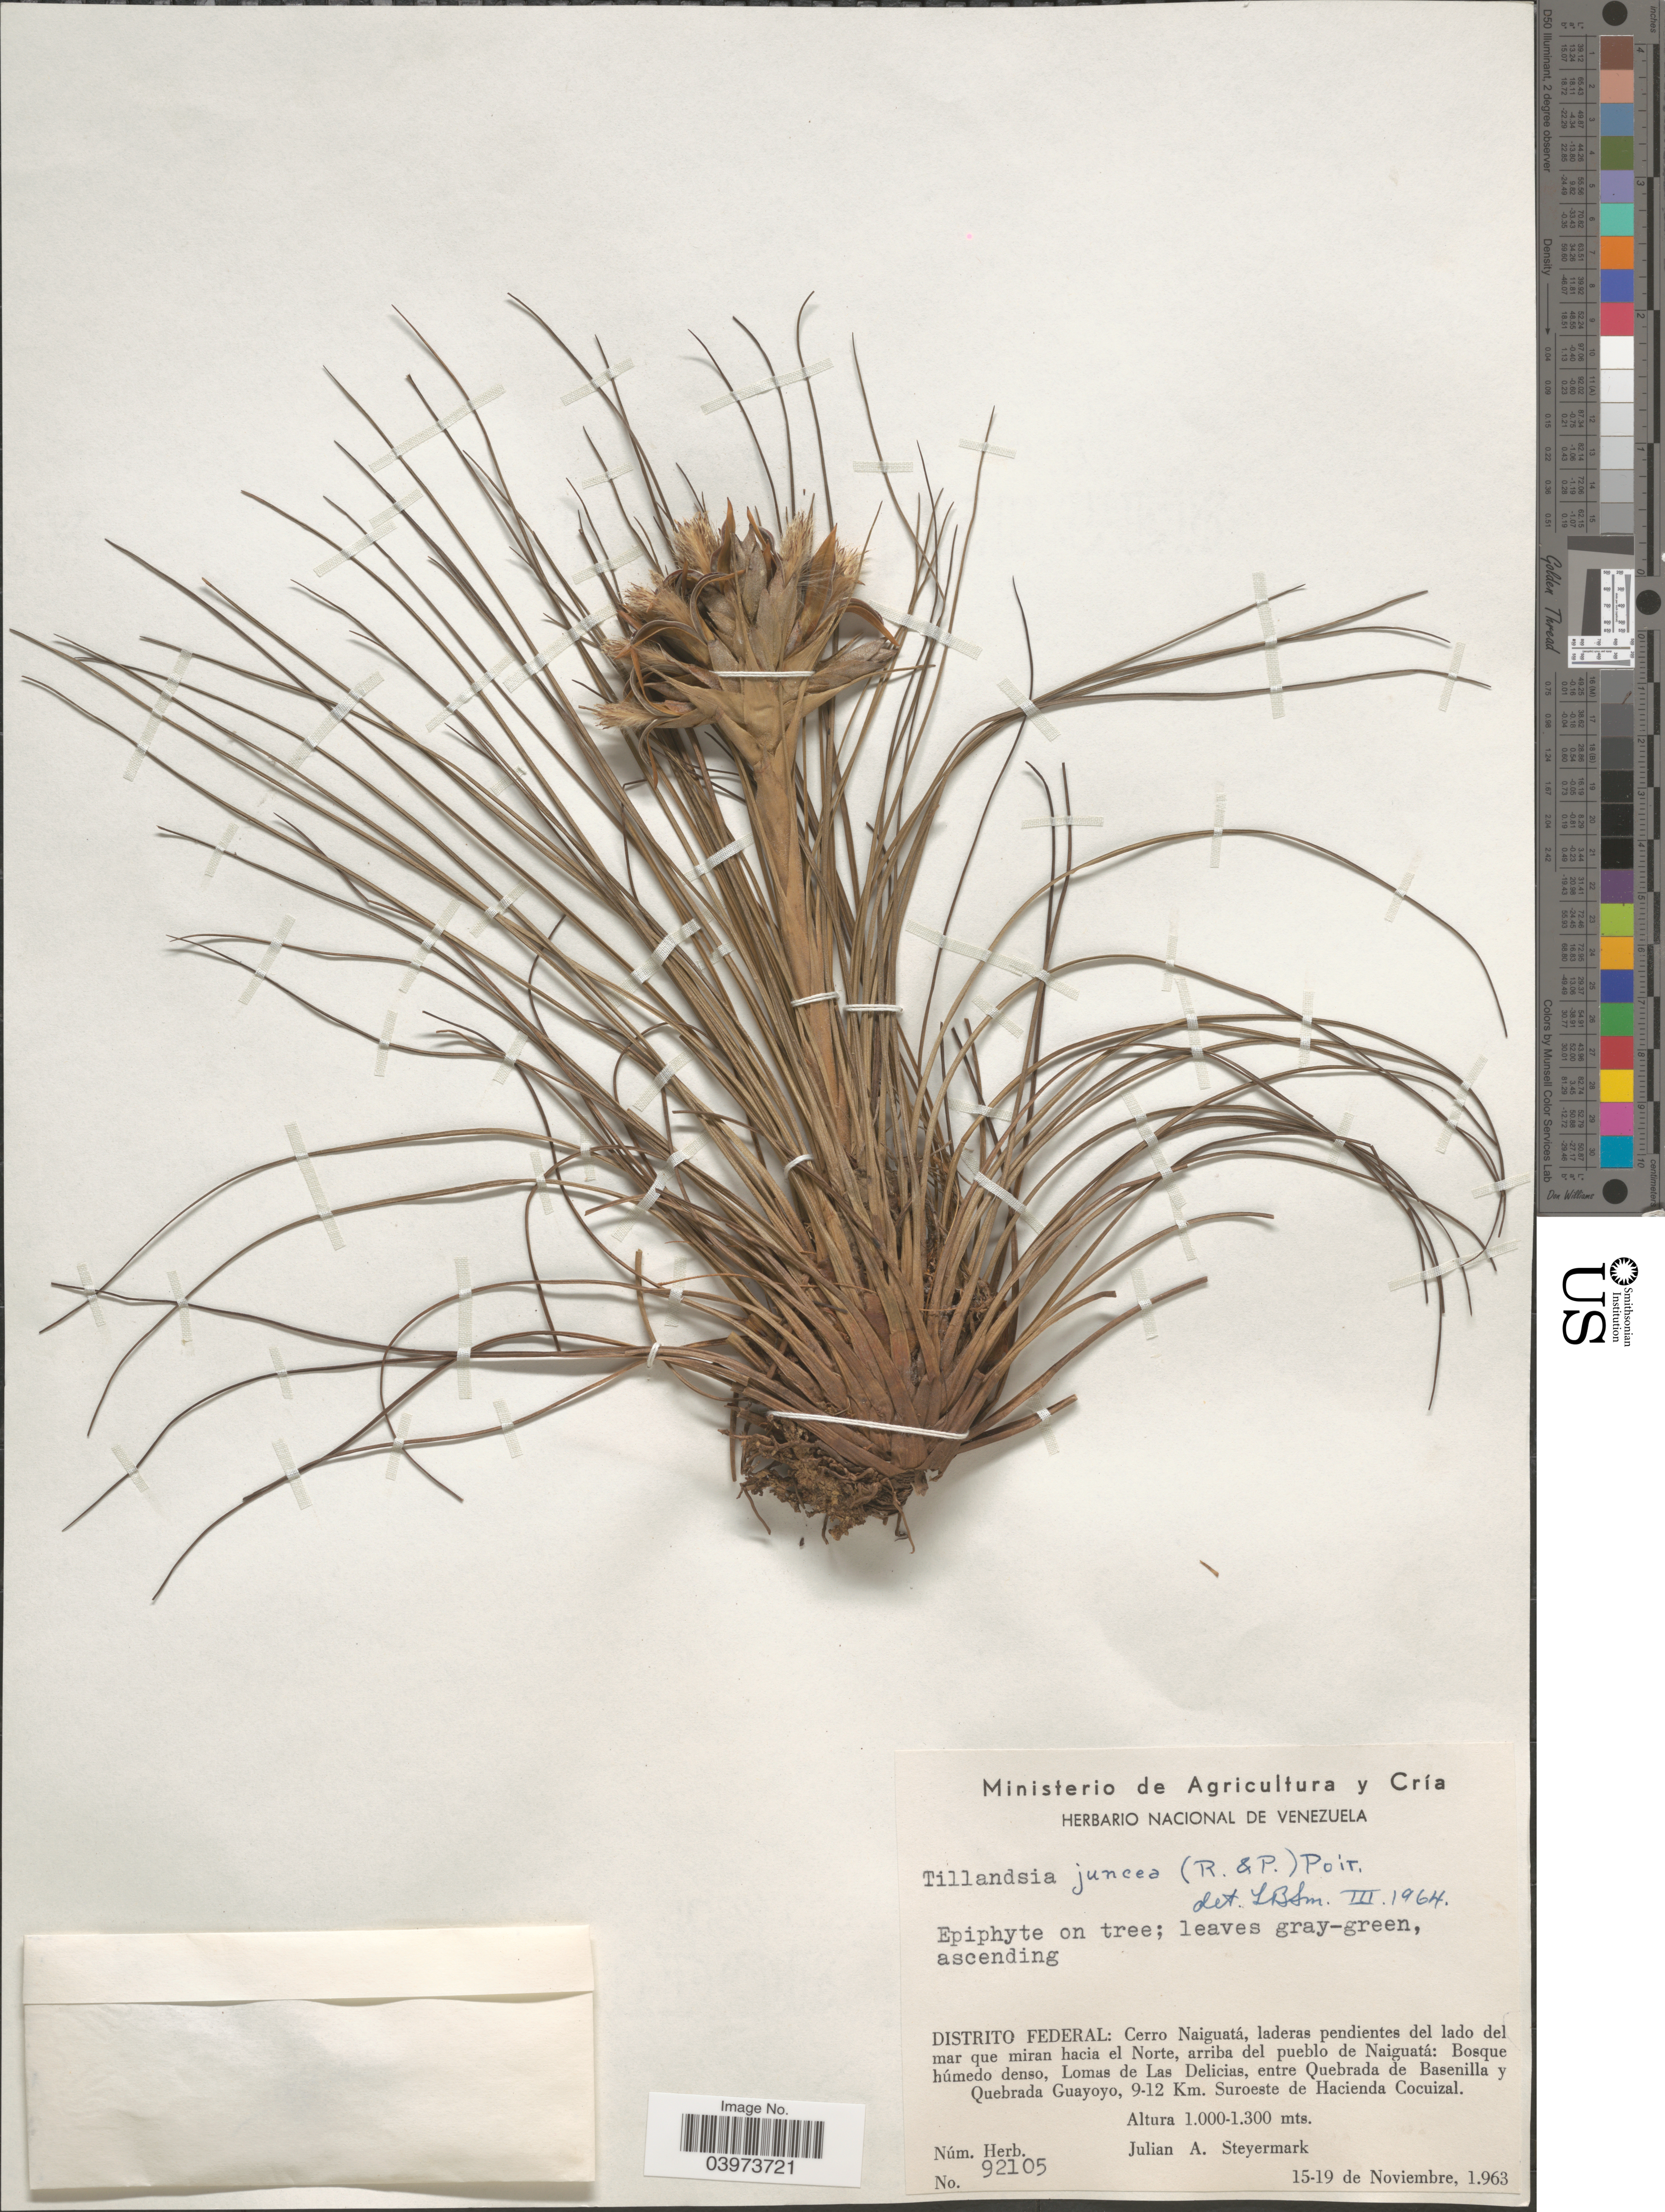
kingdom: Plantae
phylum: Tracheophyta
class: Liliopsida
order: Poales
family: Bromeliaceae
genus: Tillandsia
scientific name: Tillandsia juncea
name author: (Ruiz & Pav.) Poir.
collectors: J. Steyermark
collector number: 92105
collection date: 1963-11-15/1963-11-19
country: Venezuela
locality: Distrito Federal: Cerro Naiguatá, laderas pendientes del lado del mar que miran hacia el Norte, arriba del pueblo de Naiguatá: Lomas de Las Delicias, entre Quebrada de Basenilla y Quebrada Guayoyo, 9-12 Km. Suroeste de Hacienda Cocuizal.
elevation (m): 1000